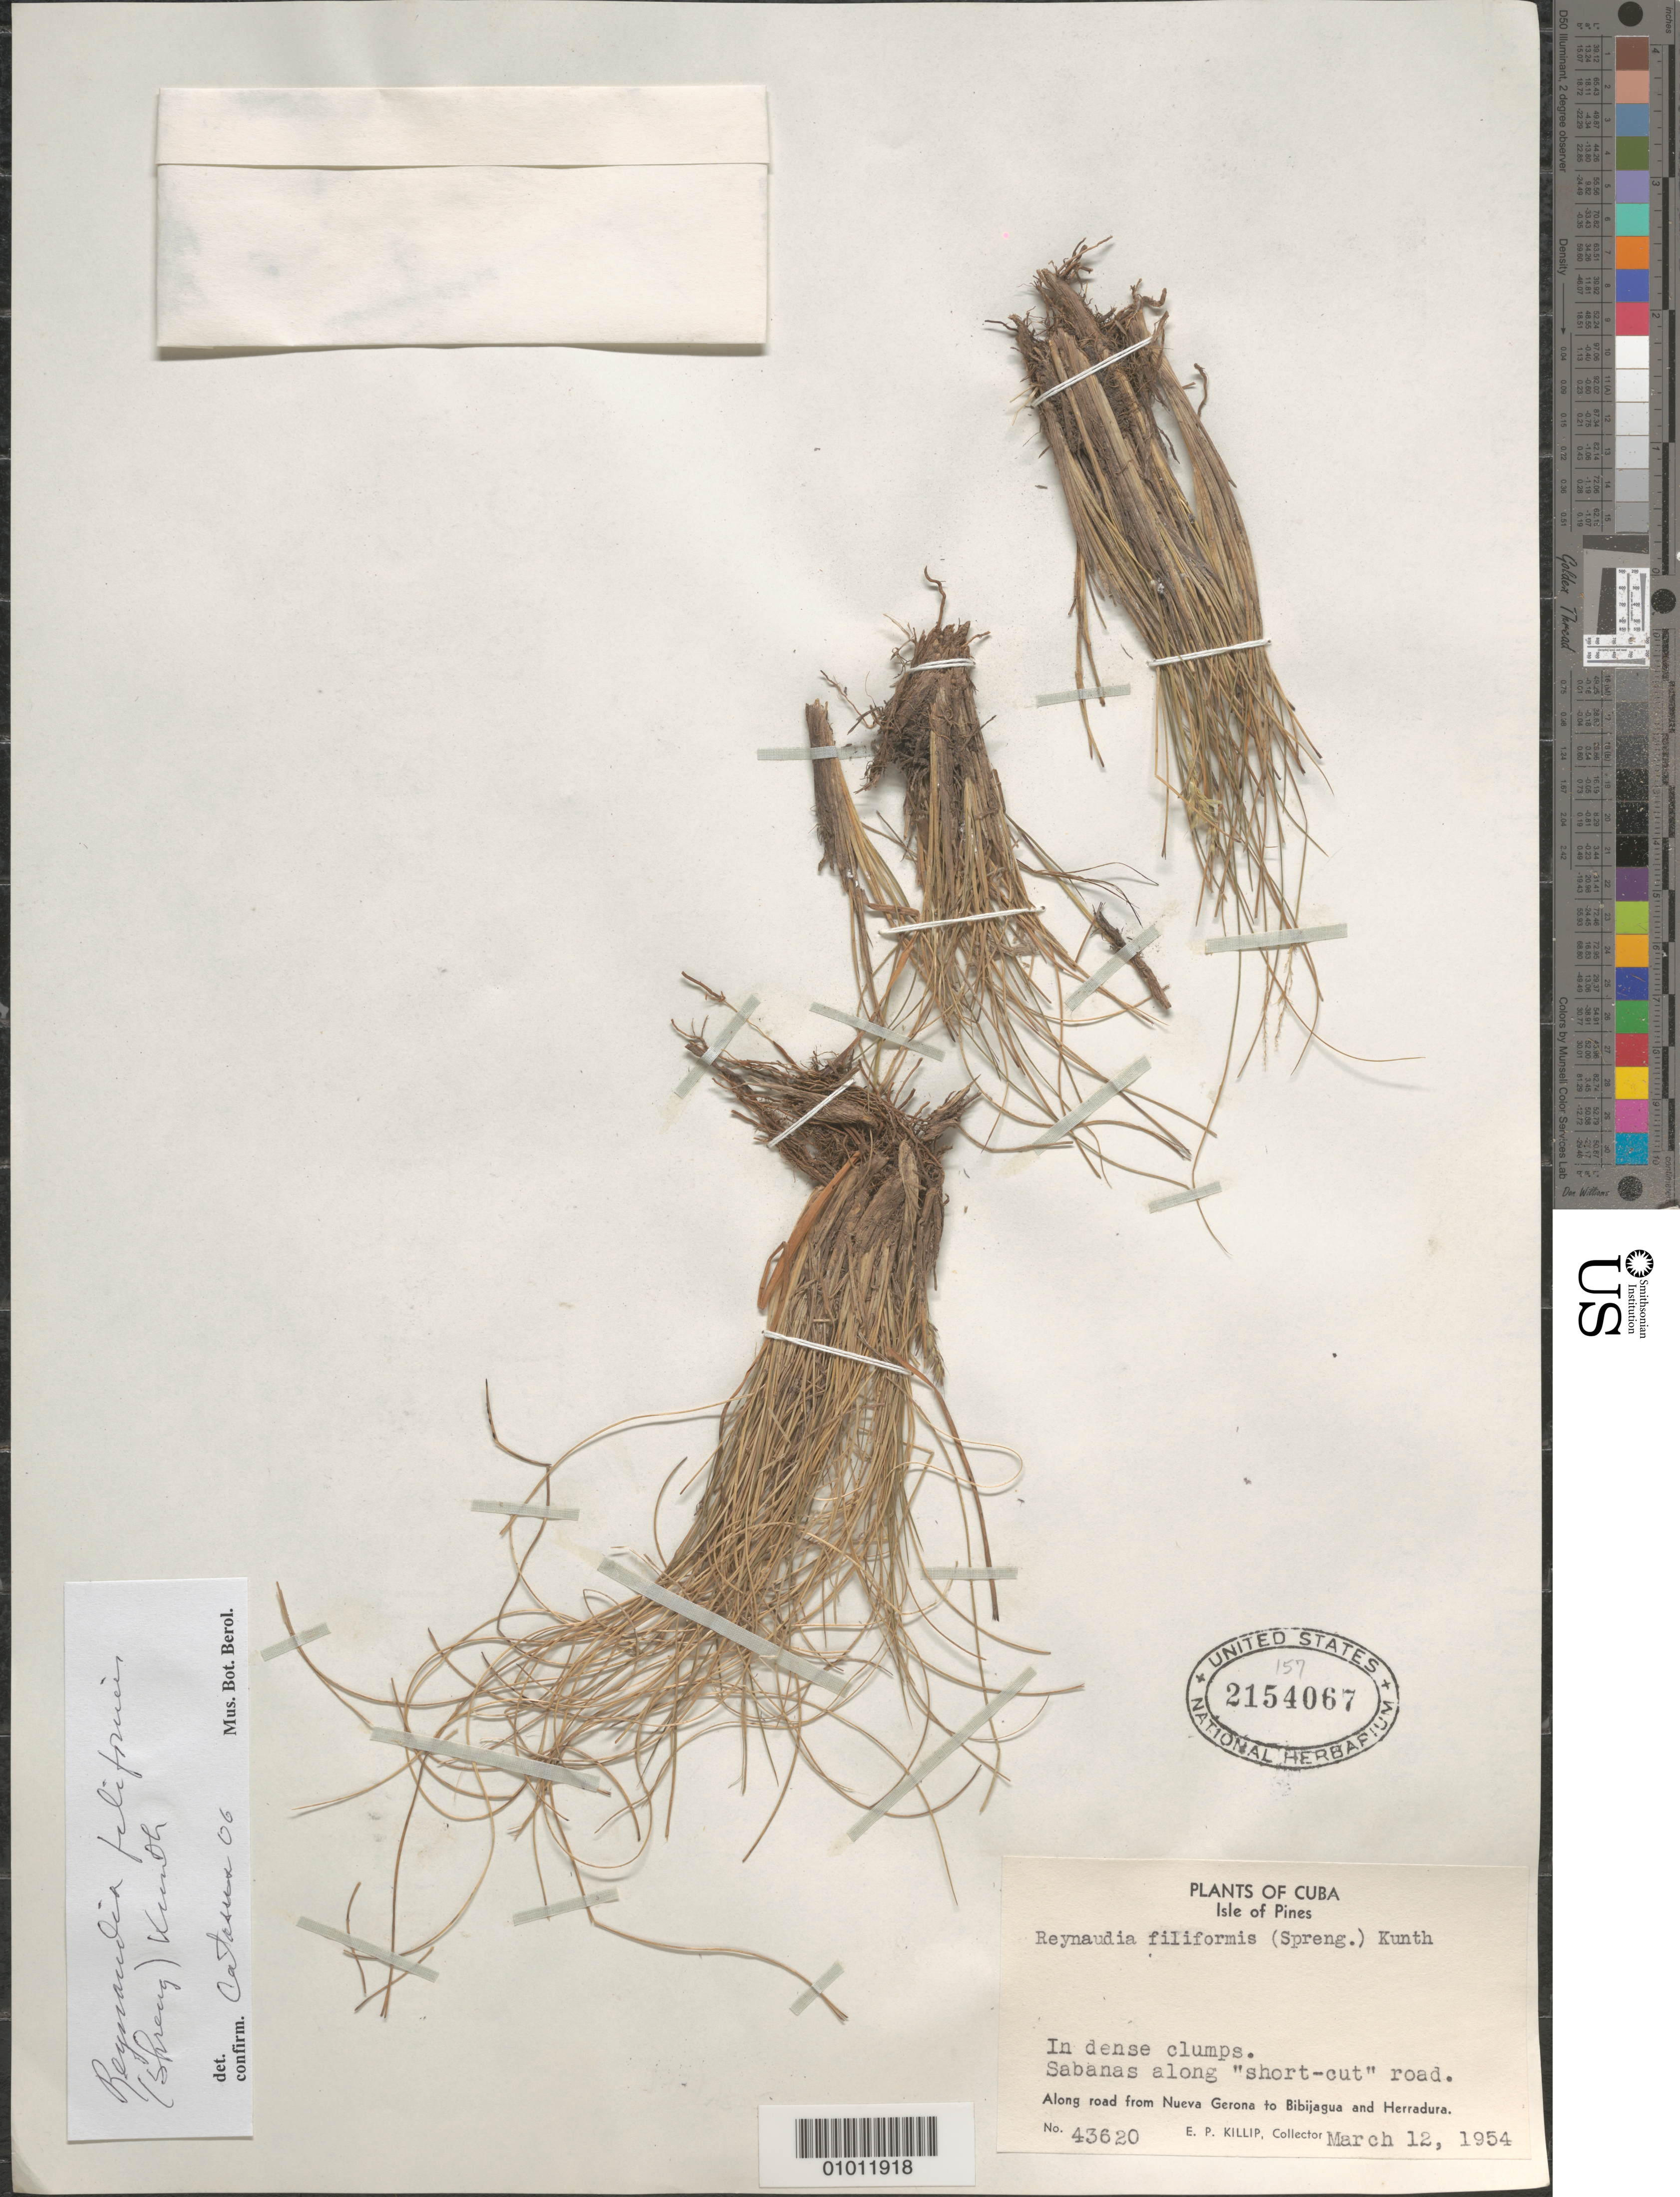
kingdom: Plantae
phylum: Tracheophyta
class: Liliopsida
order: Poales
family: Poaceae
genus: Reynaudia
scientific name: Reynaudia filiformis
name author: (Spreng. ex Schult.) Kunth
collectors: E. P. Killip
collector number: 43620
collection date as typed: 12 Mar 1954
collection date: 1954-03-12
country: Cuba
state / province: Isla de la Juventud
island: Isla de la Juventud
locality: In dense clumps, Sabanas along "short-cut" road Along road from Nueva Ferona to Bibijagua and Herradura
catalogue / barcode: US 2154067